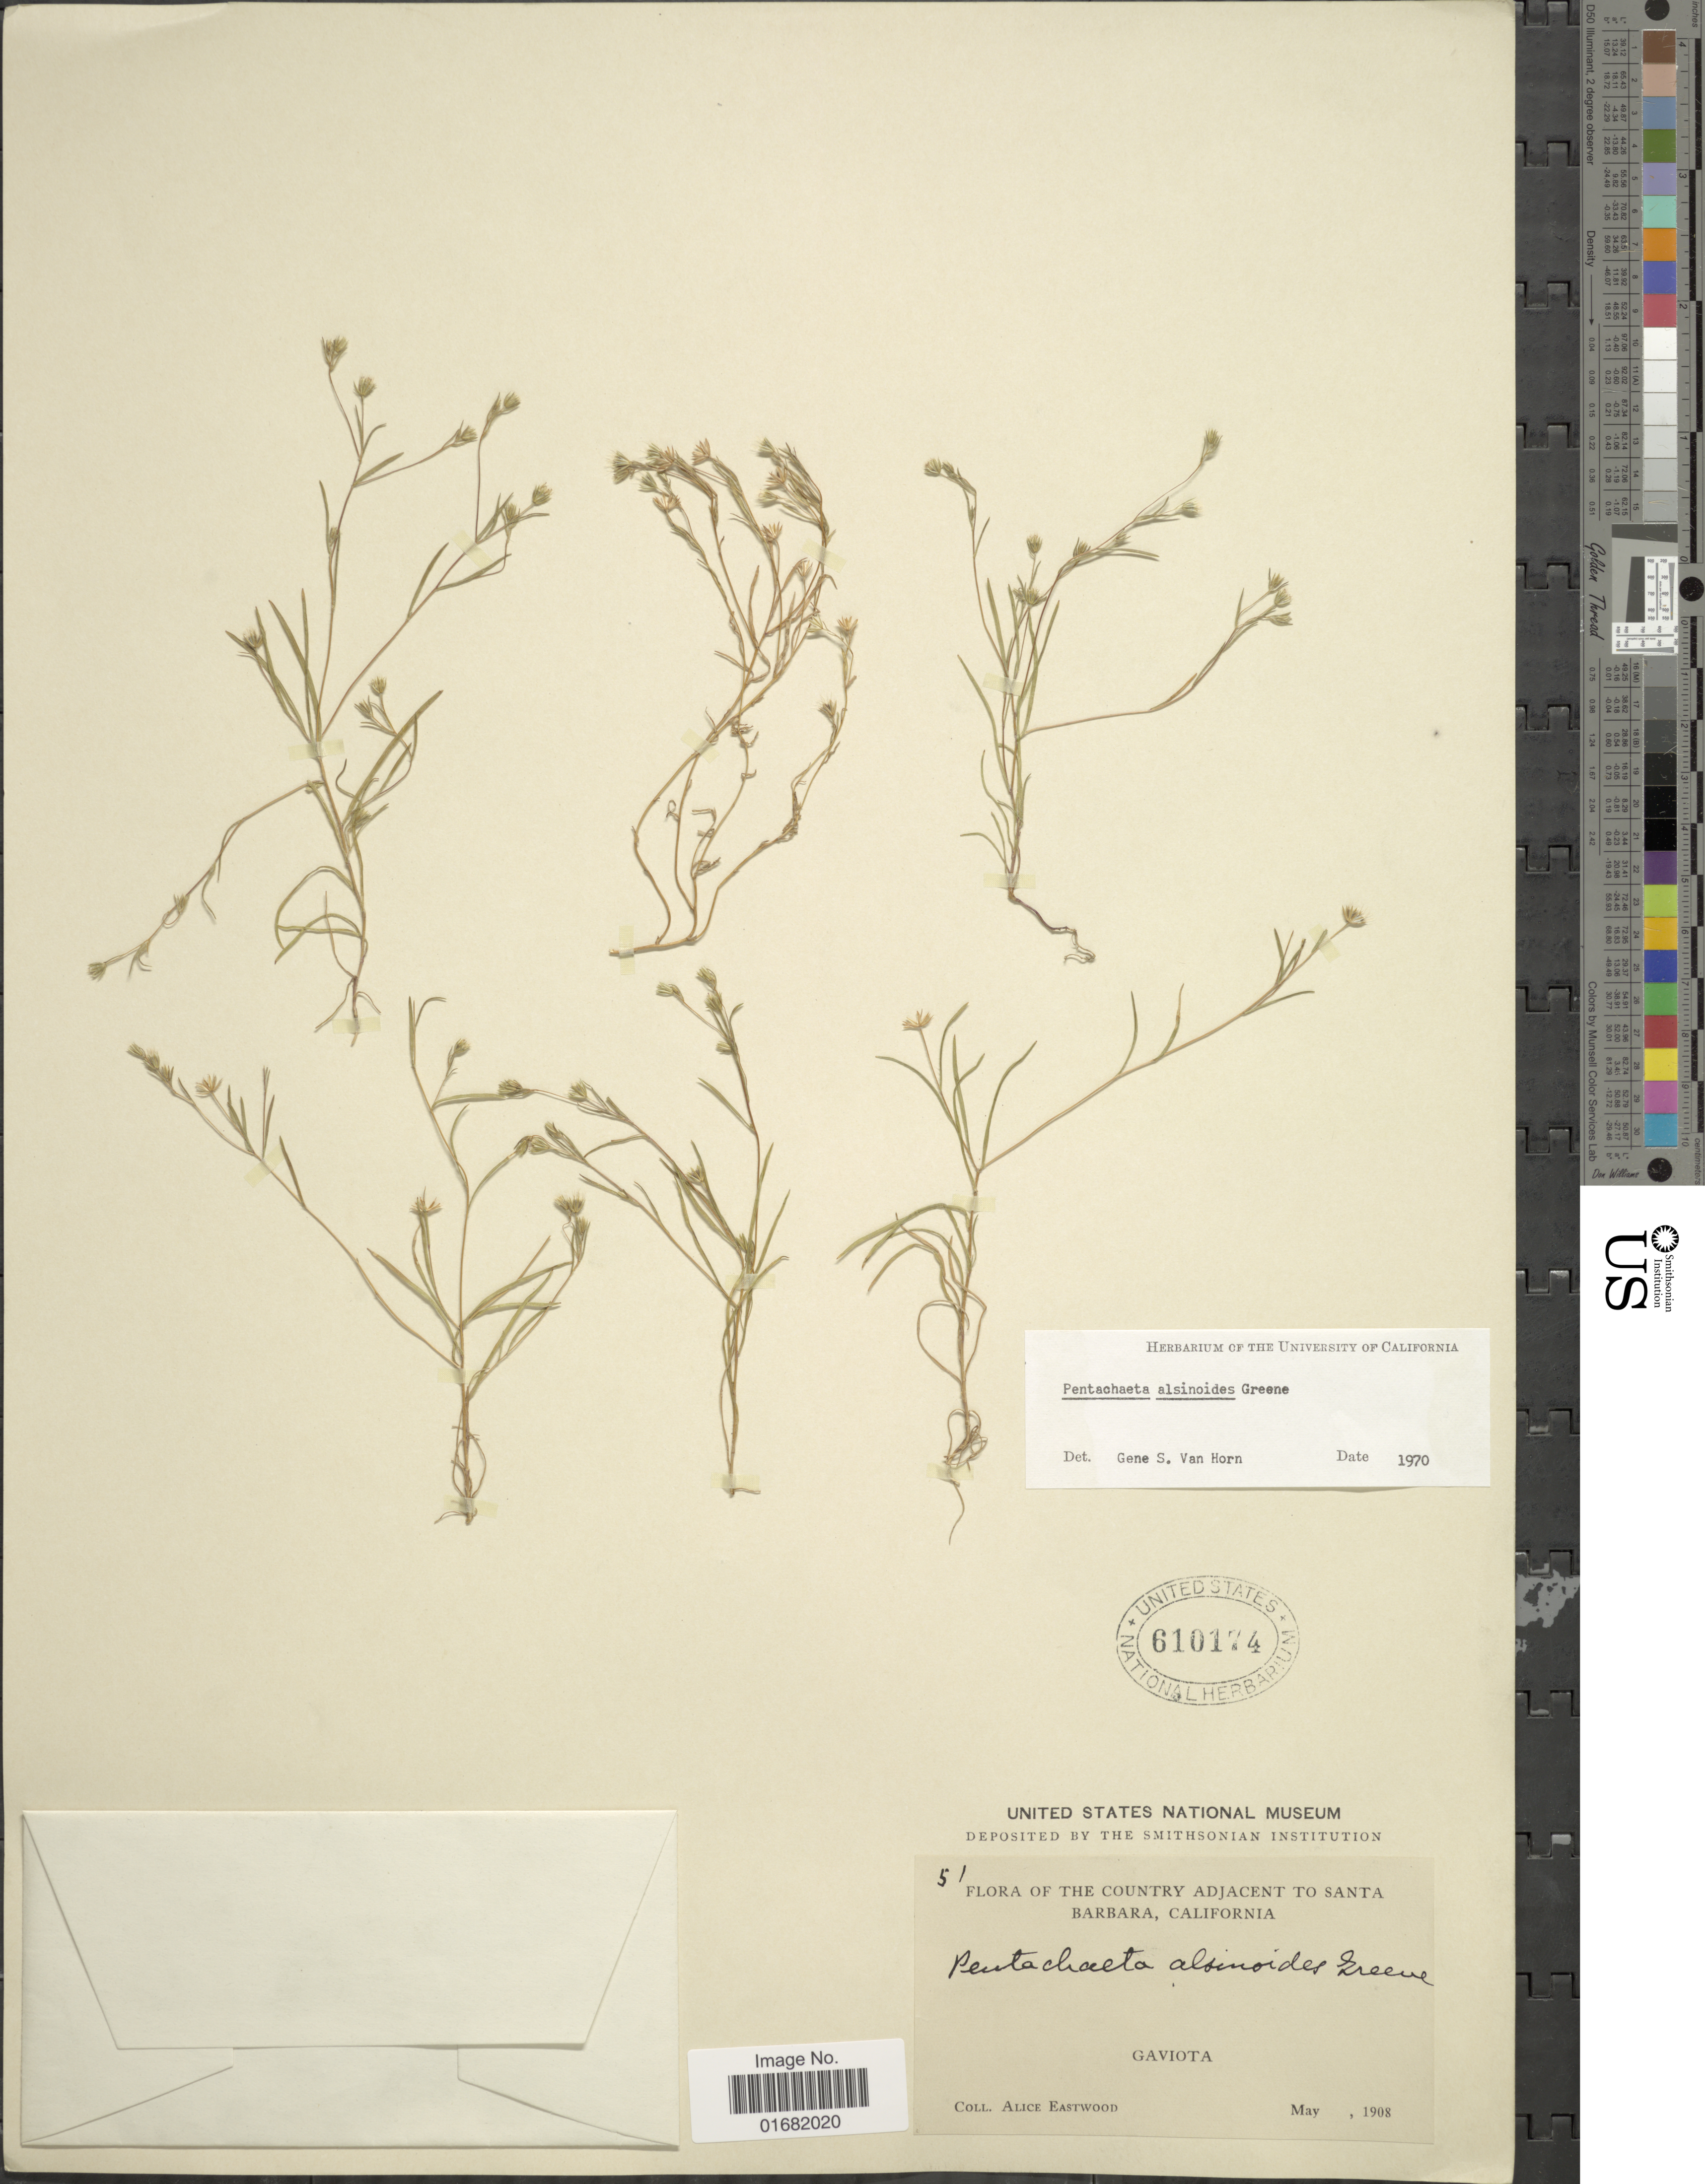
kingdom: Plantae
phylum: Tracheophyta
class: Magnoliopsida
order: Asterales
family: Asteraceae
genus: Pentachaeta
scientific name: Pentachaeta alsinoides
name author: Greene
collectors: A. Eastwood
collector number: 51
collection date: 1908-05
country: United States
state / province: California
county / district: Santa Barbara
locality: Country adjacent to Santa Barbara. Gaviota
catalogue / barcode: US 610174